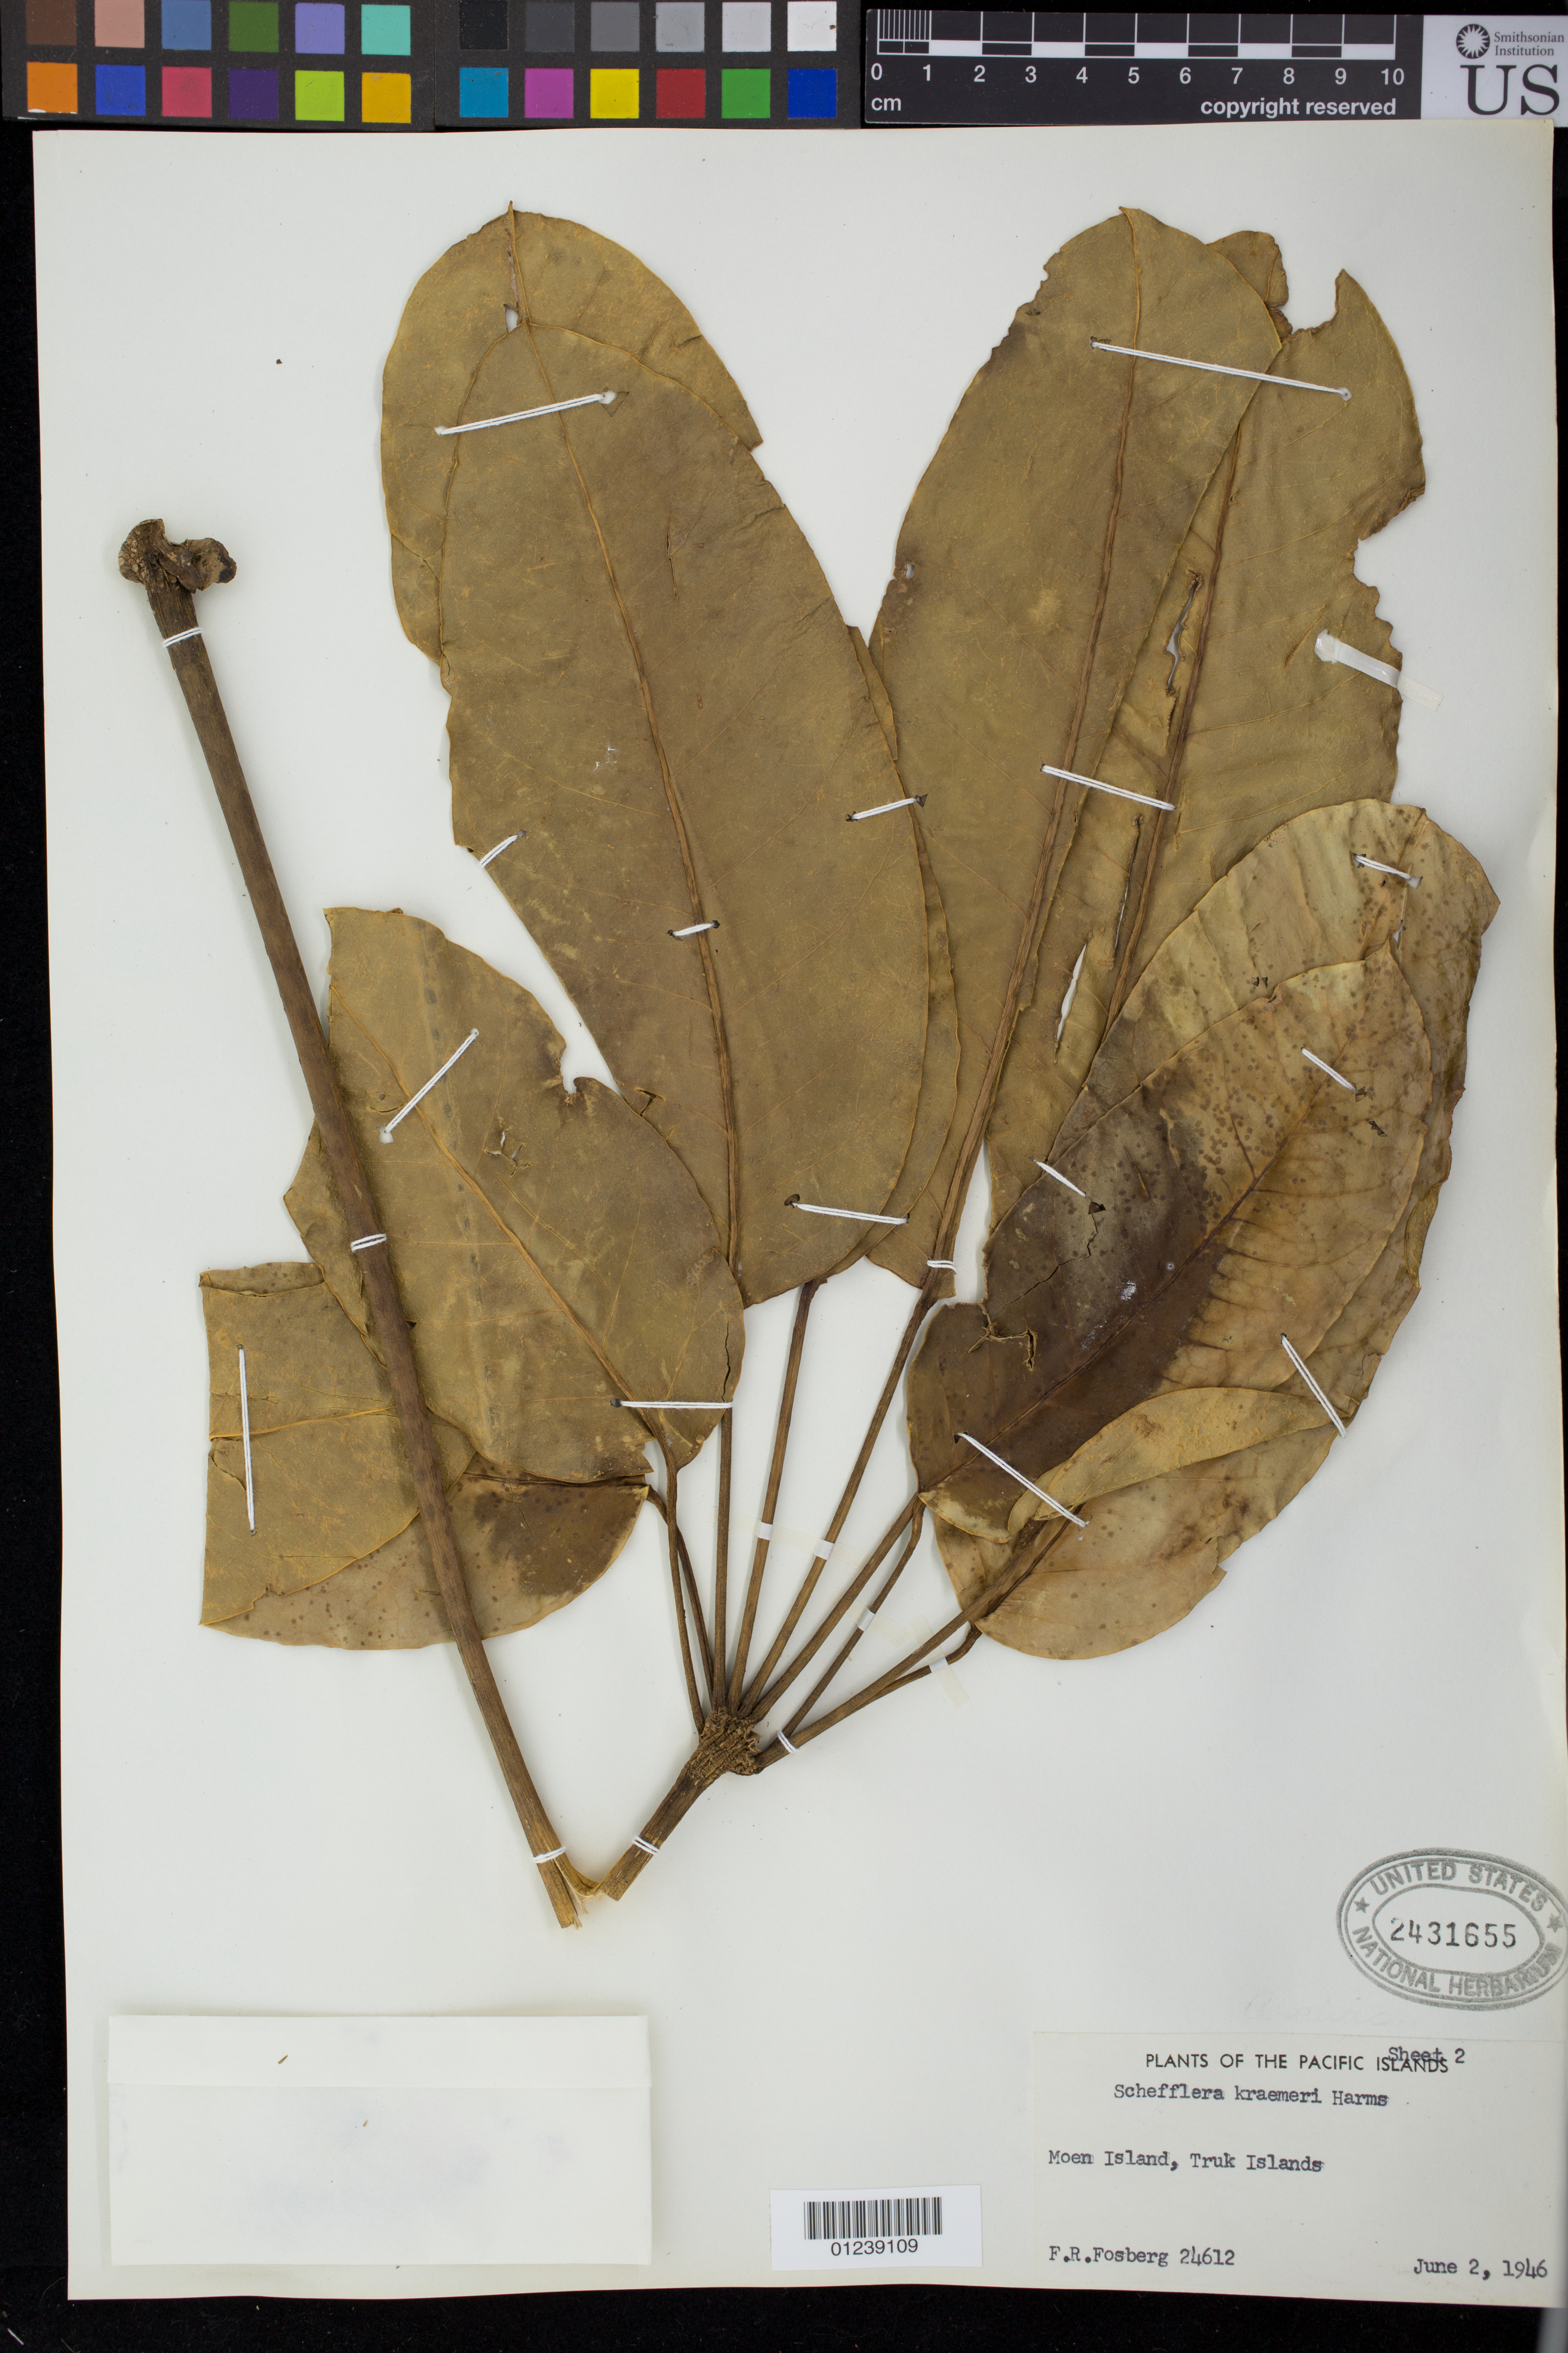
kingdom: Plantae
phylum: Tracheophyta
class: Magnoliopsida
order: Apiales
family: Araliaceae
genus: Heptapleurum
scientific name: Heptapleurum kraemeri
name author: (Harms) Lowry & G. M. Plunkett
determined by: Wagner, W. L., (BOT), Smithsonian Institution - National Museum of Natural History (UNITED STATES)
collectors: F. R. Fosberg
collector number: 24612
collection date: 1946-06-02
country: Micronesia, Federated States of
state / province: Truk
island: Moen [Wono]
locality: Moen Island, Truk Islands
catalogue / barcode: US 2431655